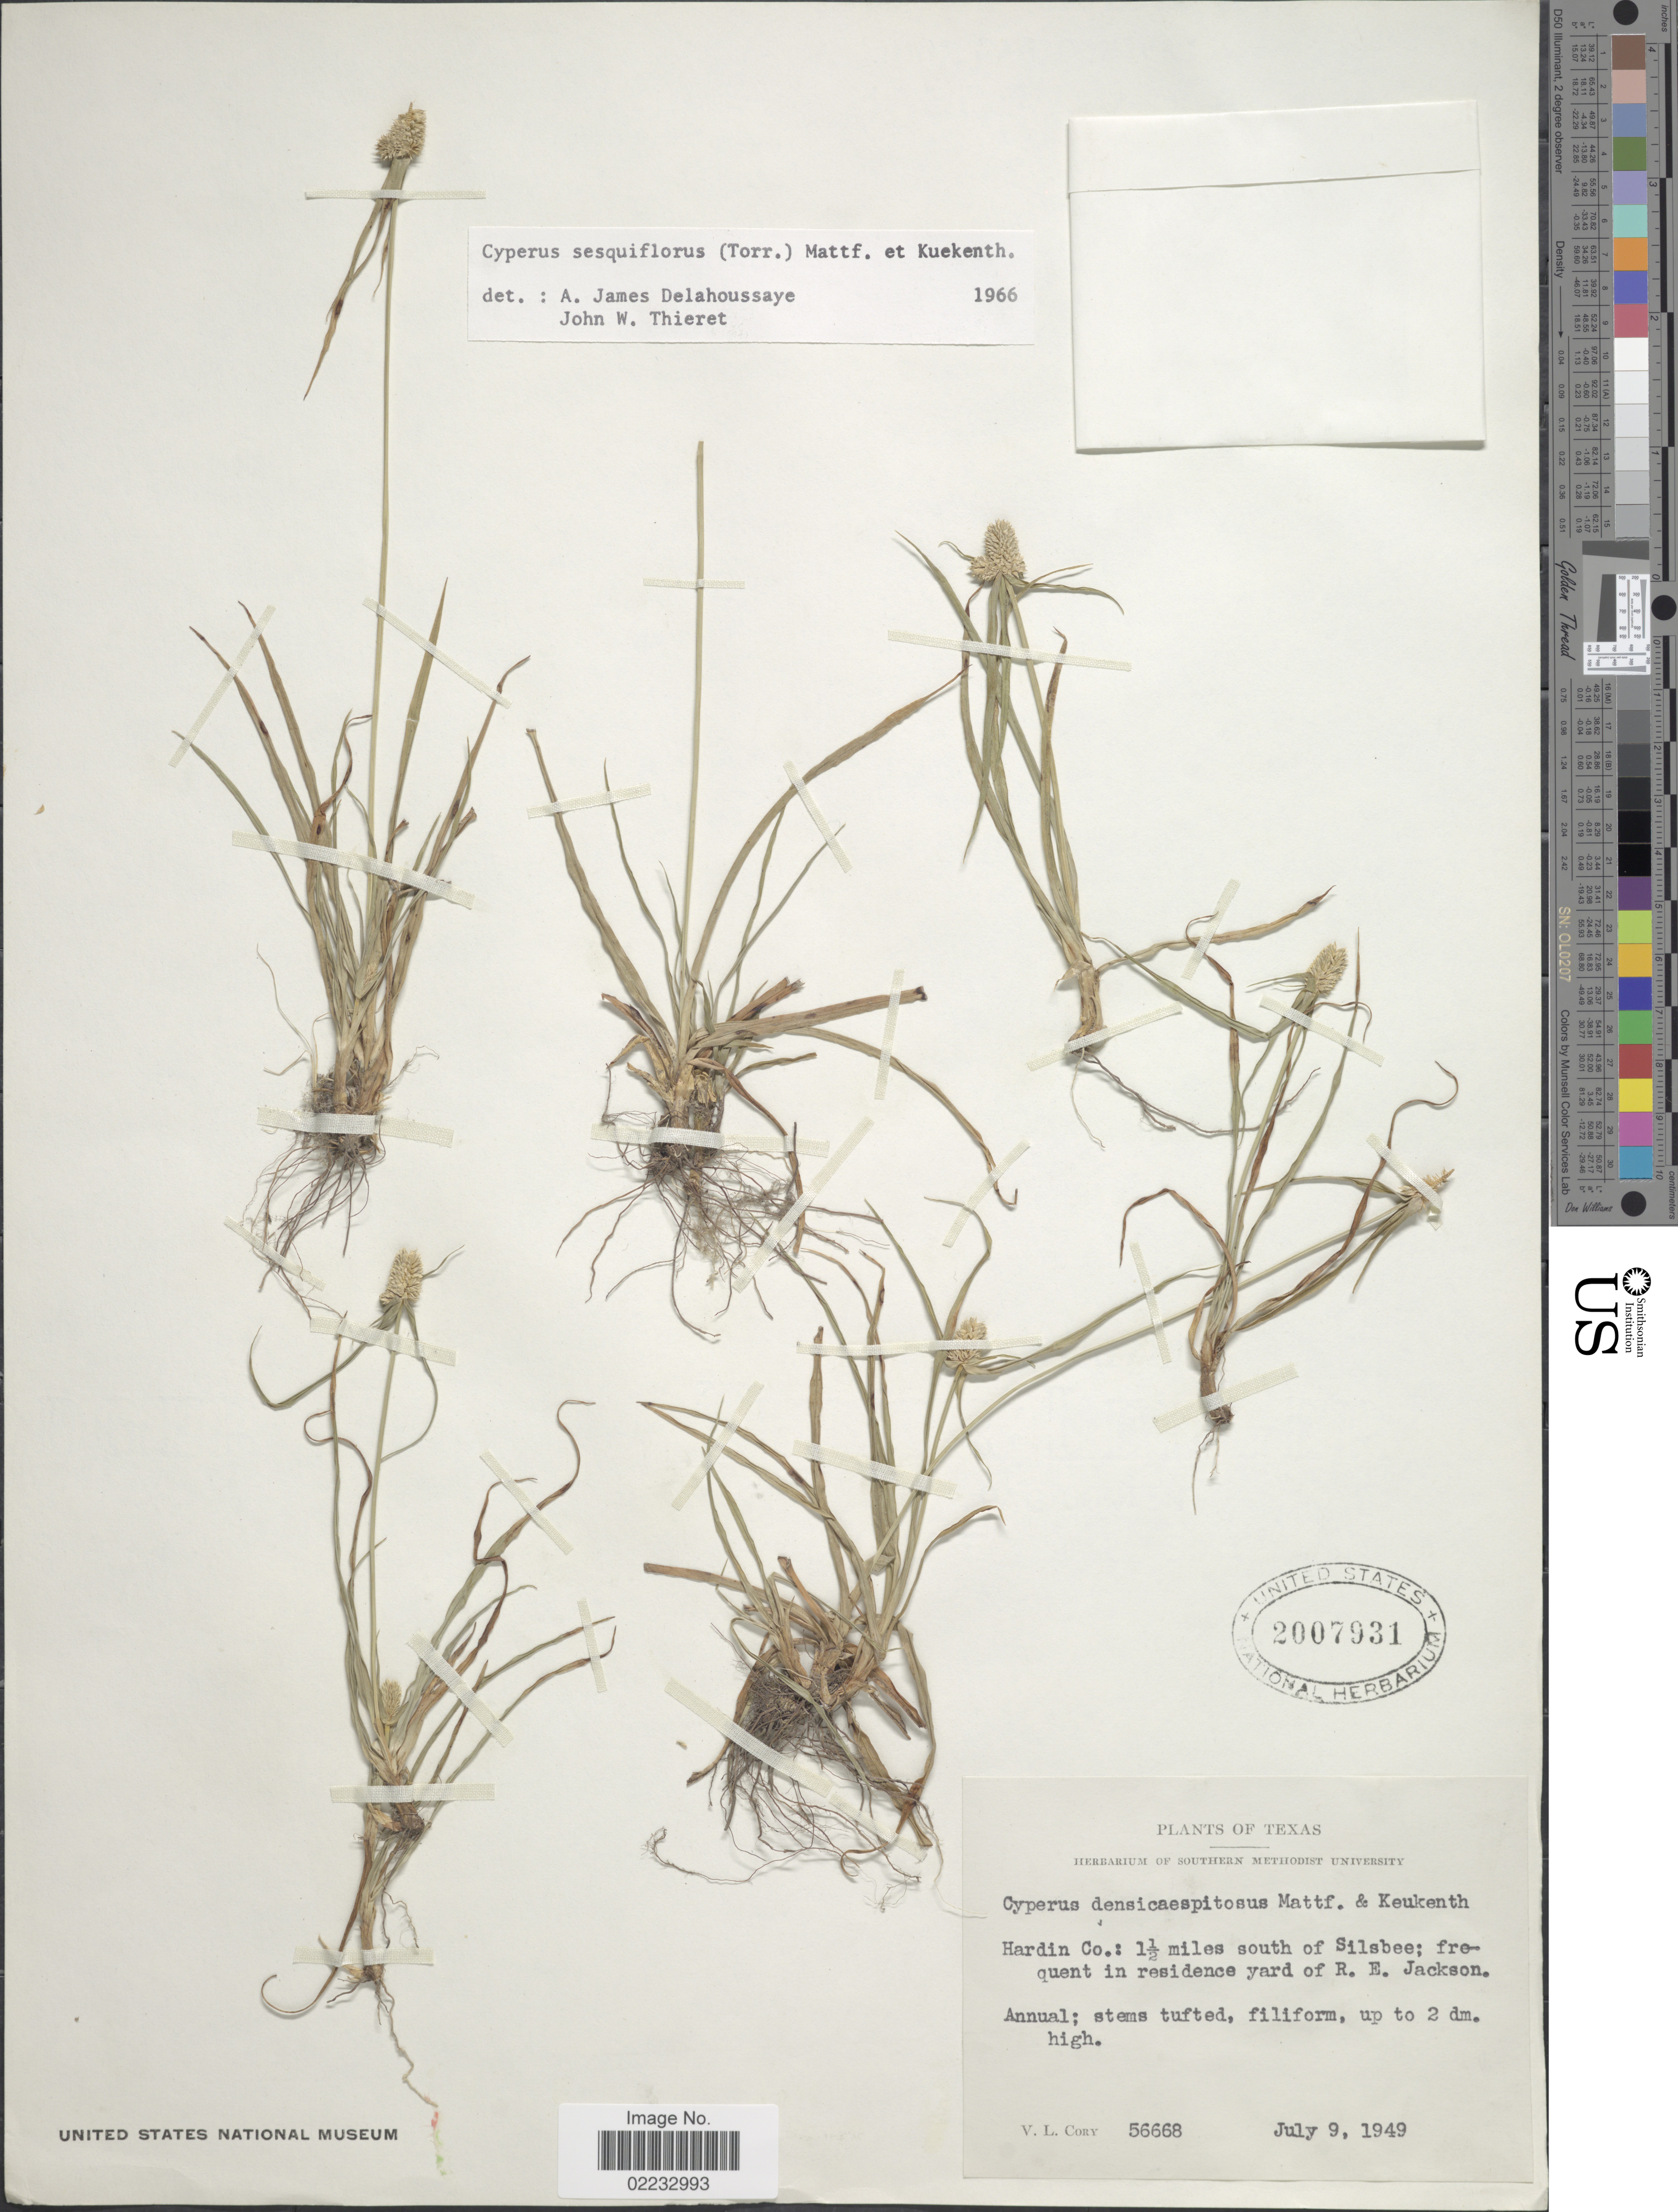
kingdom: Plantae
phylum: Tracheophyta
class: Liliopsida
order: Poales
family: Cyperaceae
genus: Cyperus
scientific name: Cyperus sesquiflorus subsp. sesquiflorus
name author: (Torr.) Mattf. & Kük.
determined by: Strong, M. T., (US), Smithsonian Institution - National Museum of Natural History (UNITED STATES)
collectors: V. Cory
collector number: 56668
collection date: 1949-07-09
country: United States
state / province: Texas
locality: Hardin Co.: 1 1/2 miles south of Silsbee; frequent in residence yardof R. E. Jackson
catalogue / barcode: US 2007931